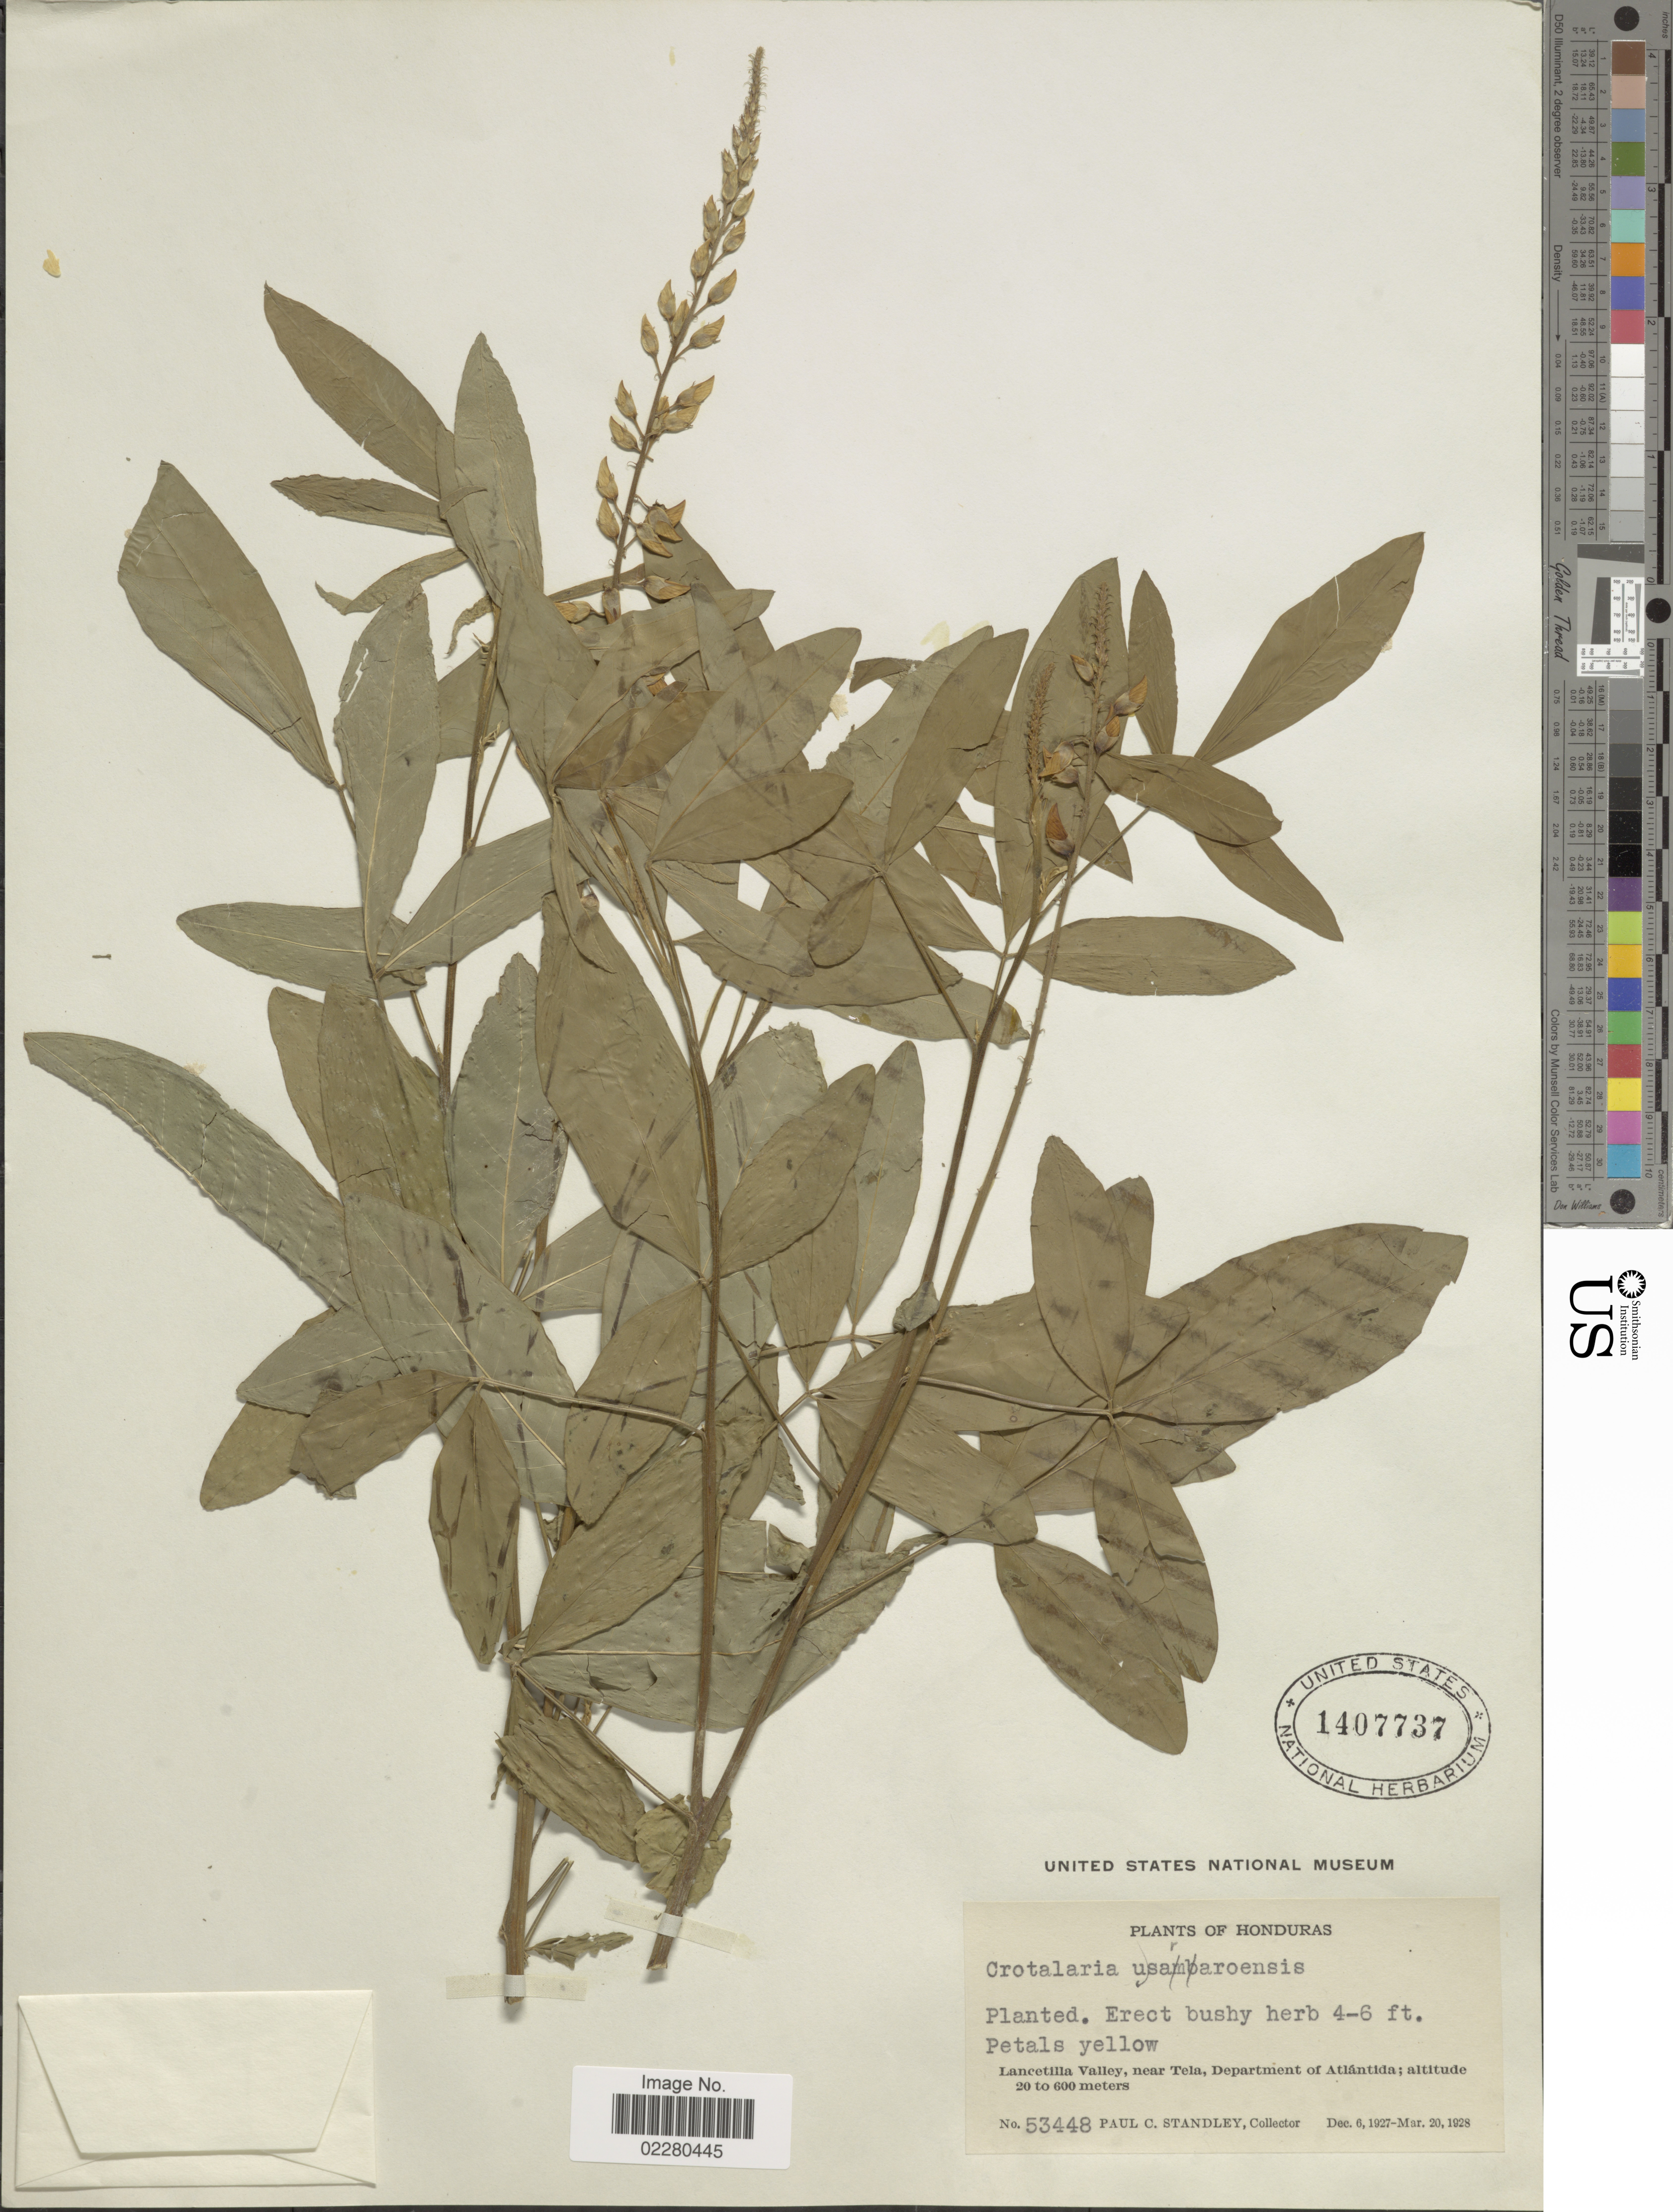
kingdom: Plantae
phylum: Tracheophyta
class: Magnoliopsida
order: Fabales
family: Fabaceae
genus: Crotalaria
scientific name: Crotalaria zanzibarica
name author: Benth.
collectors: P. C. Standley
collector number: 53448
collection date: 1927-12-06/1928-03-20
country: Honduras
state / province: Atlántida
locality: Lancetilla Valley, near Tela, Department of Atlántida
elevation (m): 20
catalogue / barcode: US 1407737